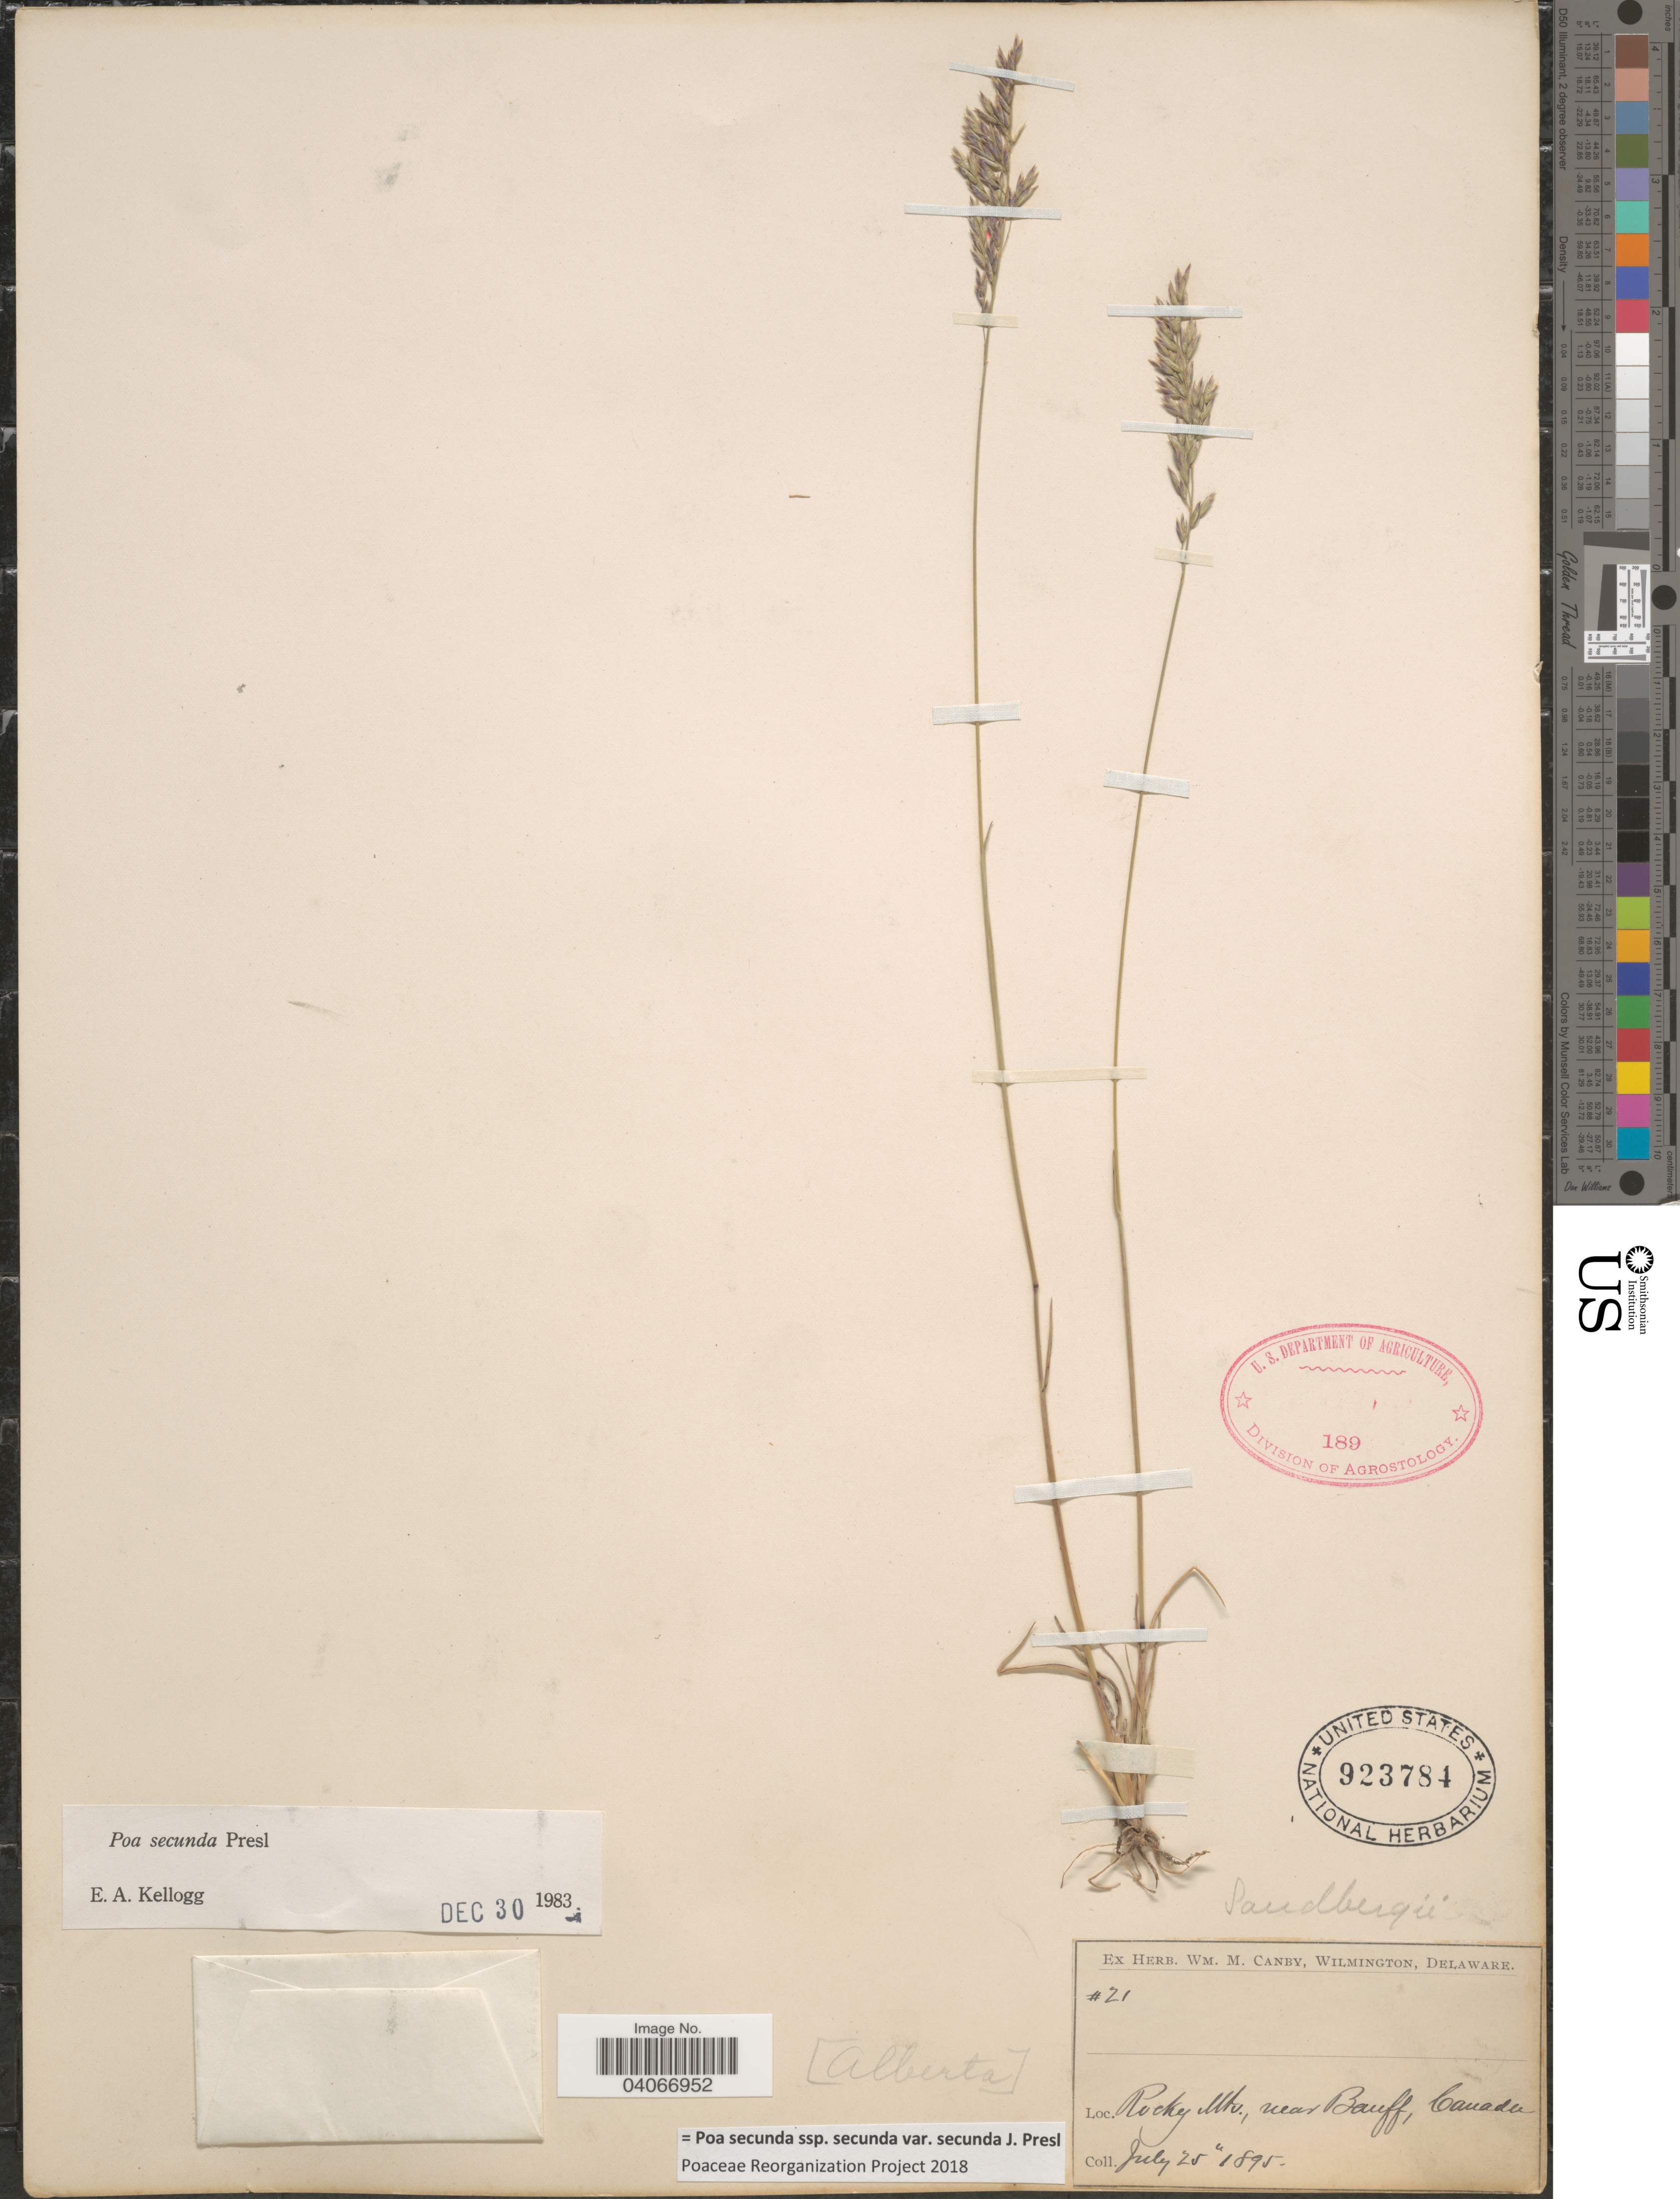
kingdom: Plantae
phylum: Tracheophyta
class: Liliopsida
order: Poales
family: Poaceae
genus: Poa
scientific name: Poa secunda subsp. secunda var. secunda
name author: J. Presl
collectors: ex herb. W.M. Canby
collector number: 21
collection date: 1895-07-25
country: Canada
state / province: Alberta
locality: Rocky Mts., near Banff.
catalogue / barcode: US 923784